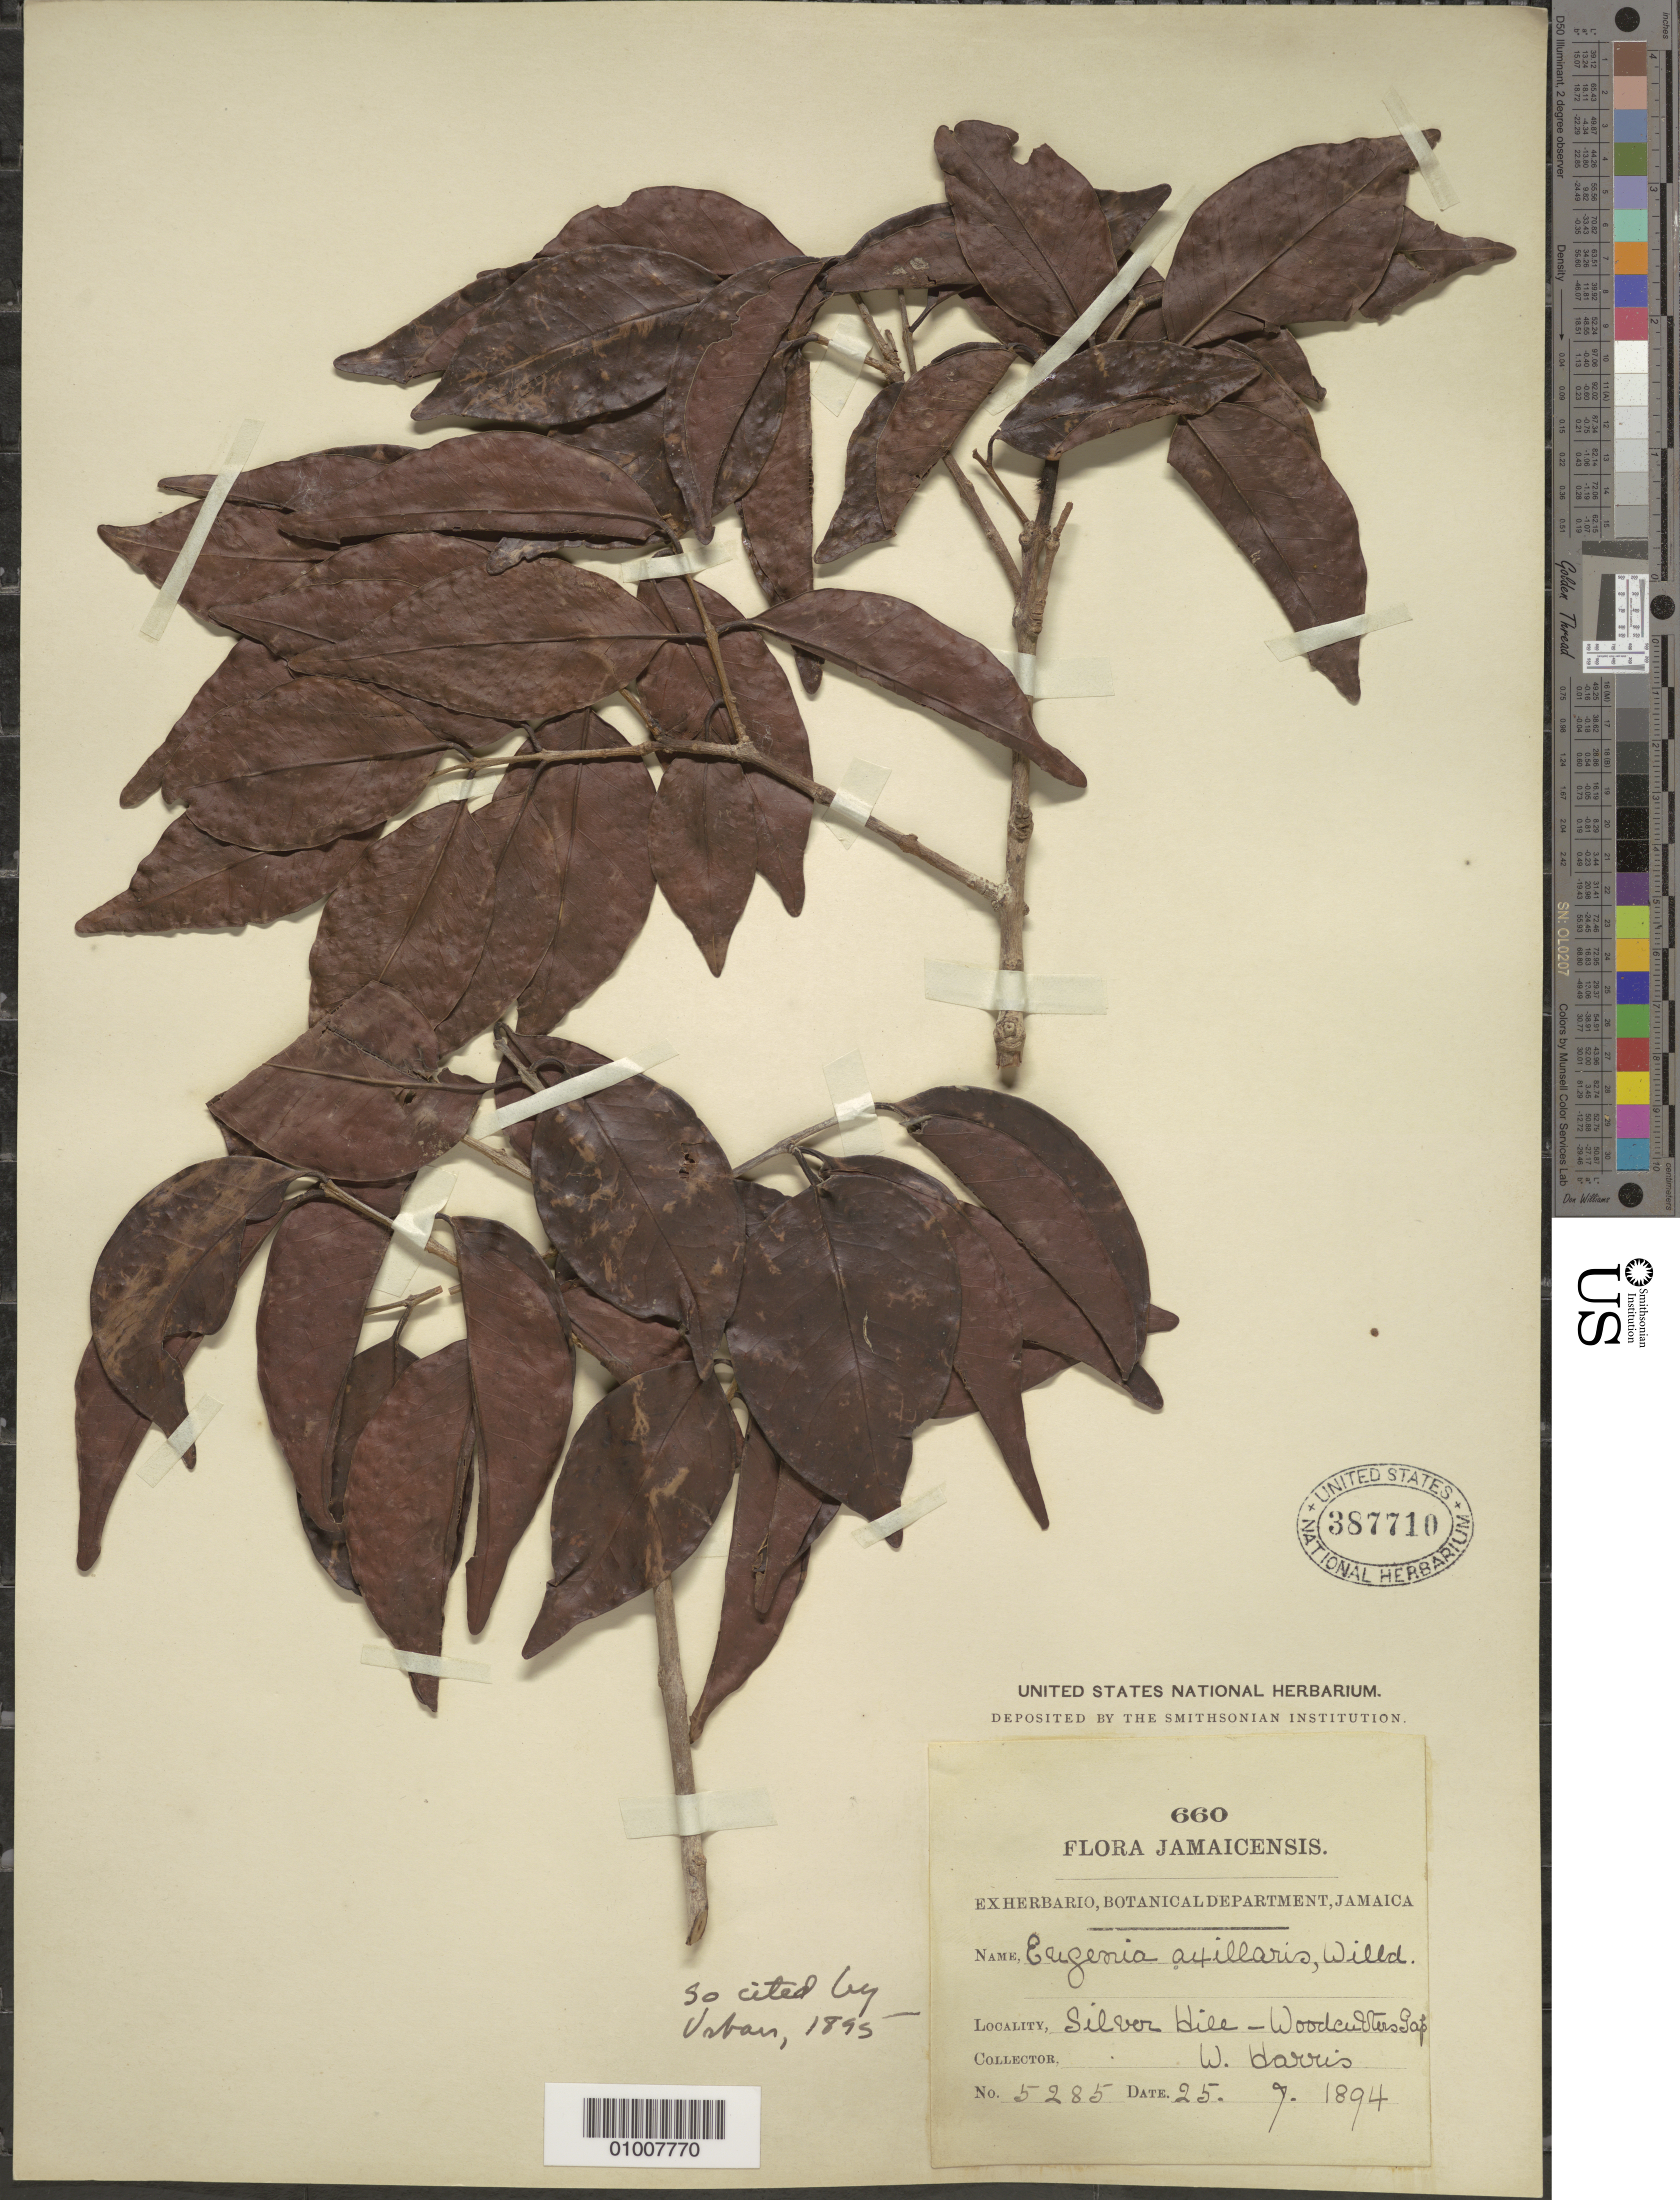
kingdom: Plantae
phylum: Tracheophyta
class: Magnoliopsida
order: Myrtales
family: Myrtaceae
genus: Eugenia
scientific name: Eugenia axillaris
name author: (Sw.) Willd.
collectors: W. Harris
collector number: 5285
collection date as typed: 25 Jul 1894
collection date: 1894-07-25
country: Jamaica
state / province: Portland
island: Jamaica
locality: Silver Hill - Woodcutters Gap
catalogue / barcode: US 387710